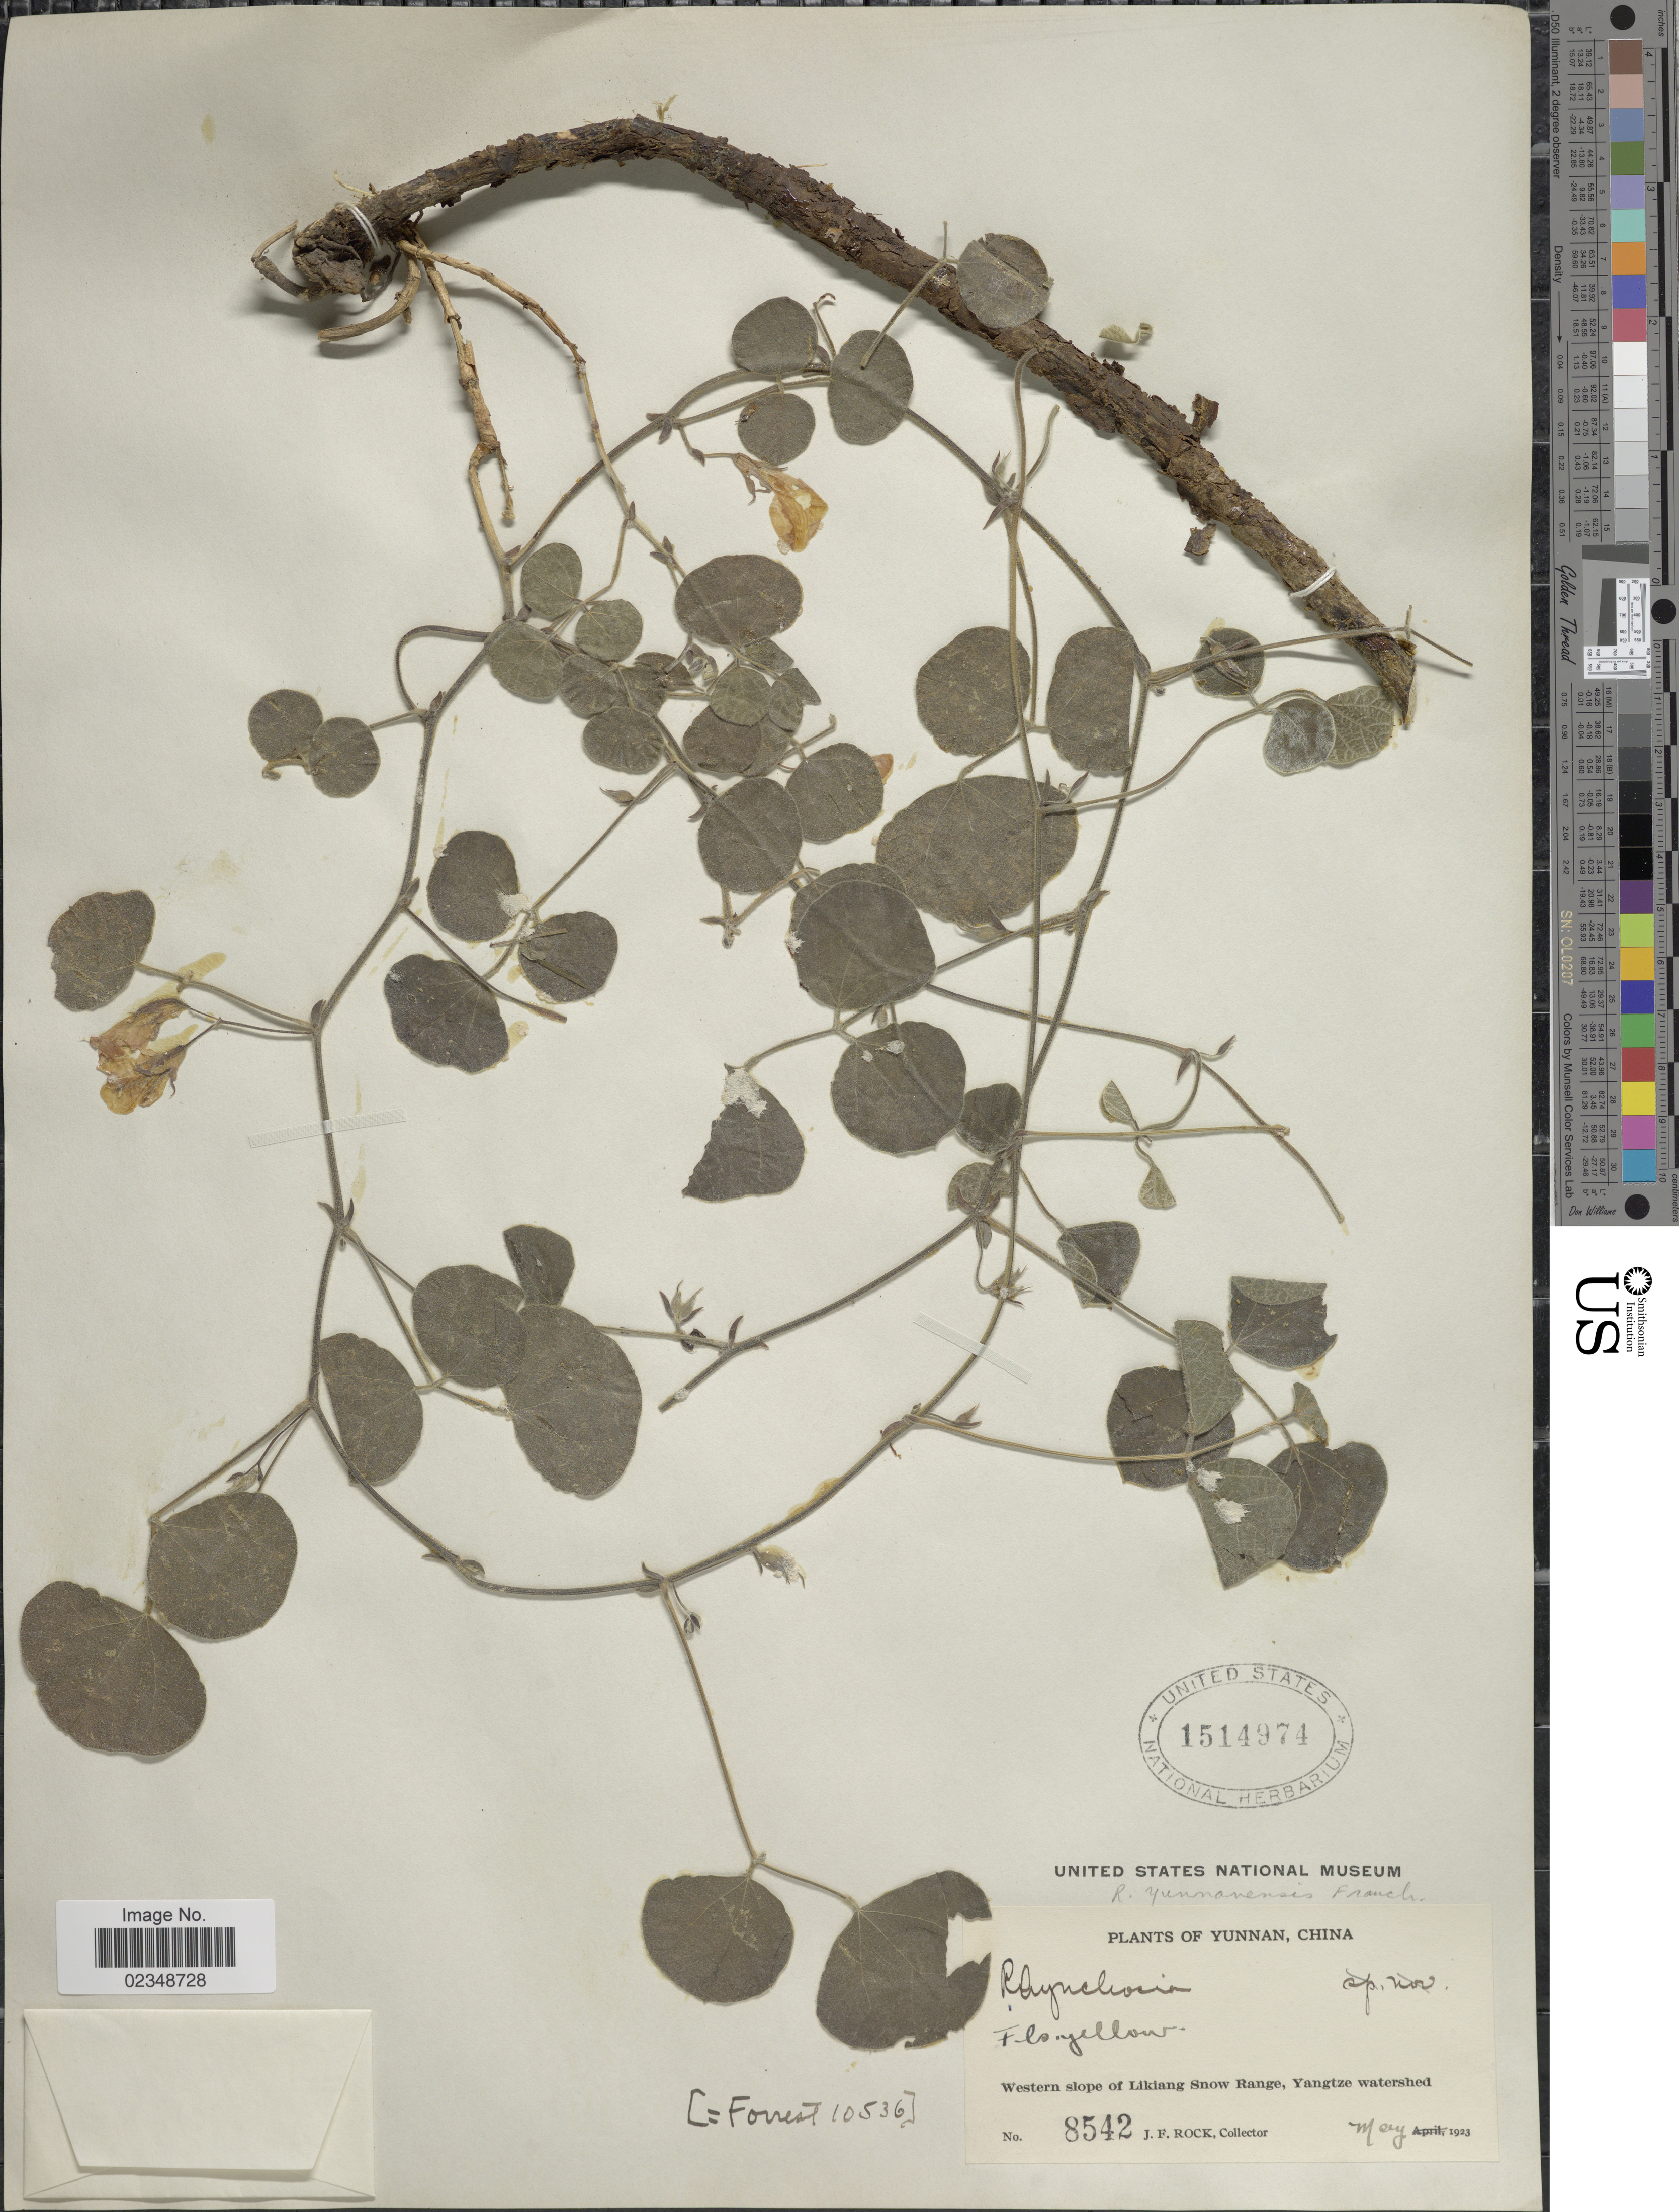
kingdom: Plantae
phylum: Tracheophyta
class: Magnoliopsida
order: Fabales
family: Fabaceae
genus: Rhynchosia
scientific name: Rhynchosia yunnanensis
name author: Franch.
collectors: J. Rock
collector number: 8542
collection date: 1923-05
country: China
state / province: Yunnan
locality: Western slope of Likiang Snow Range, Yangtze watershed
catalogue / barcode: US 1514974